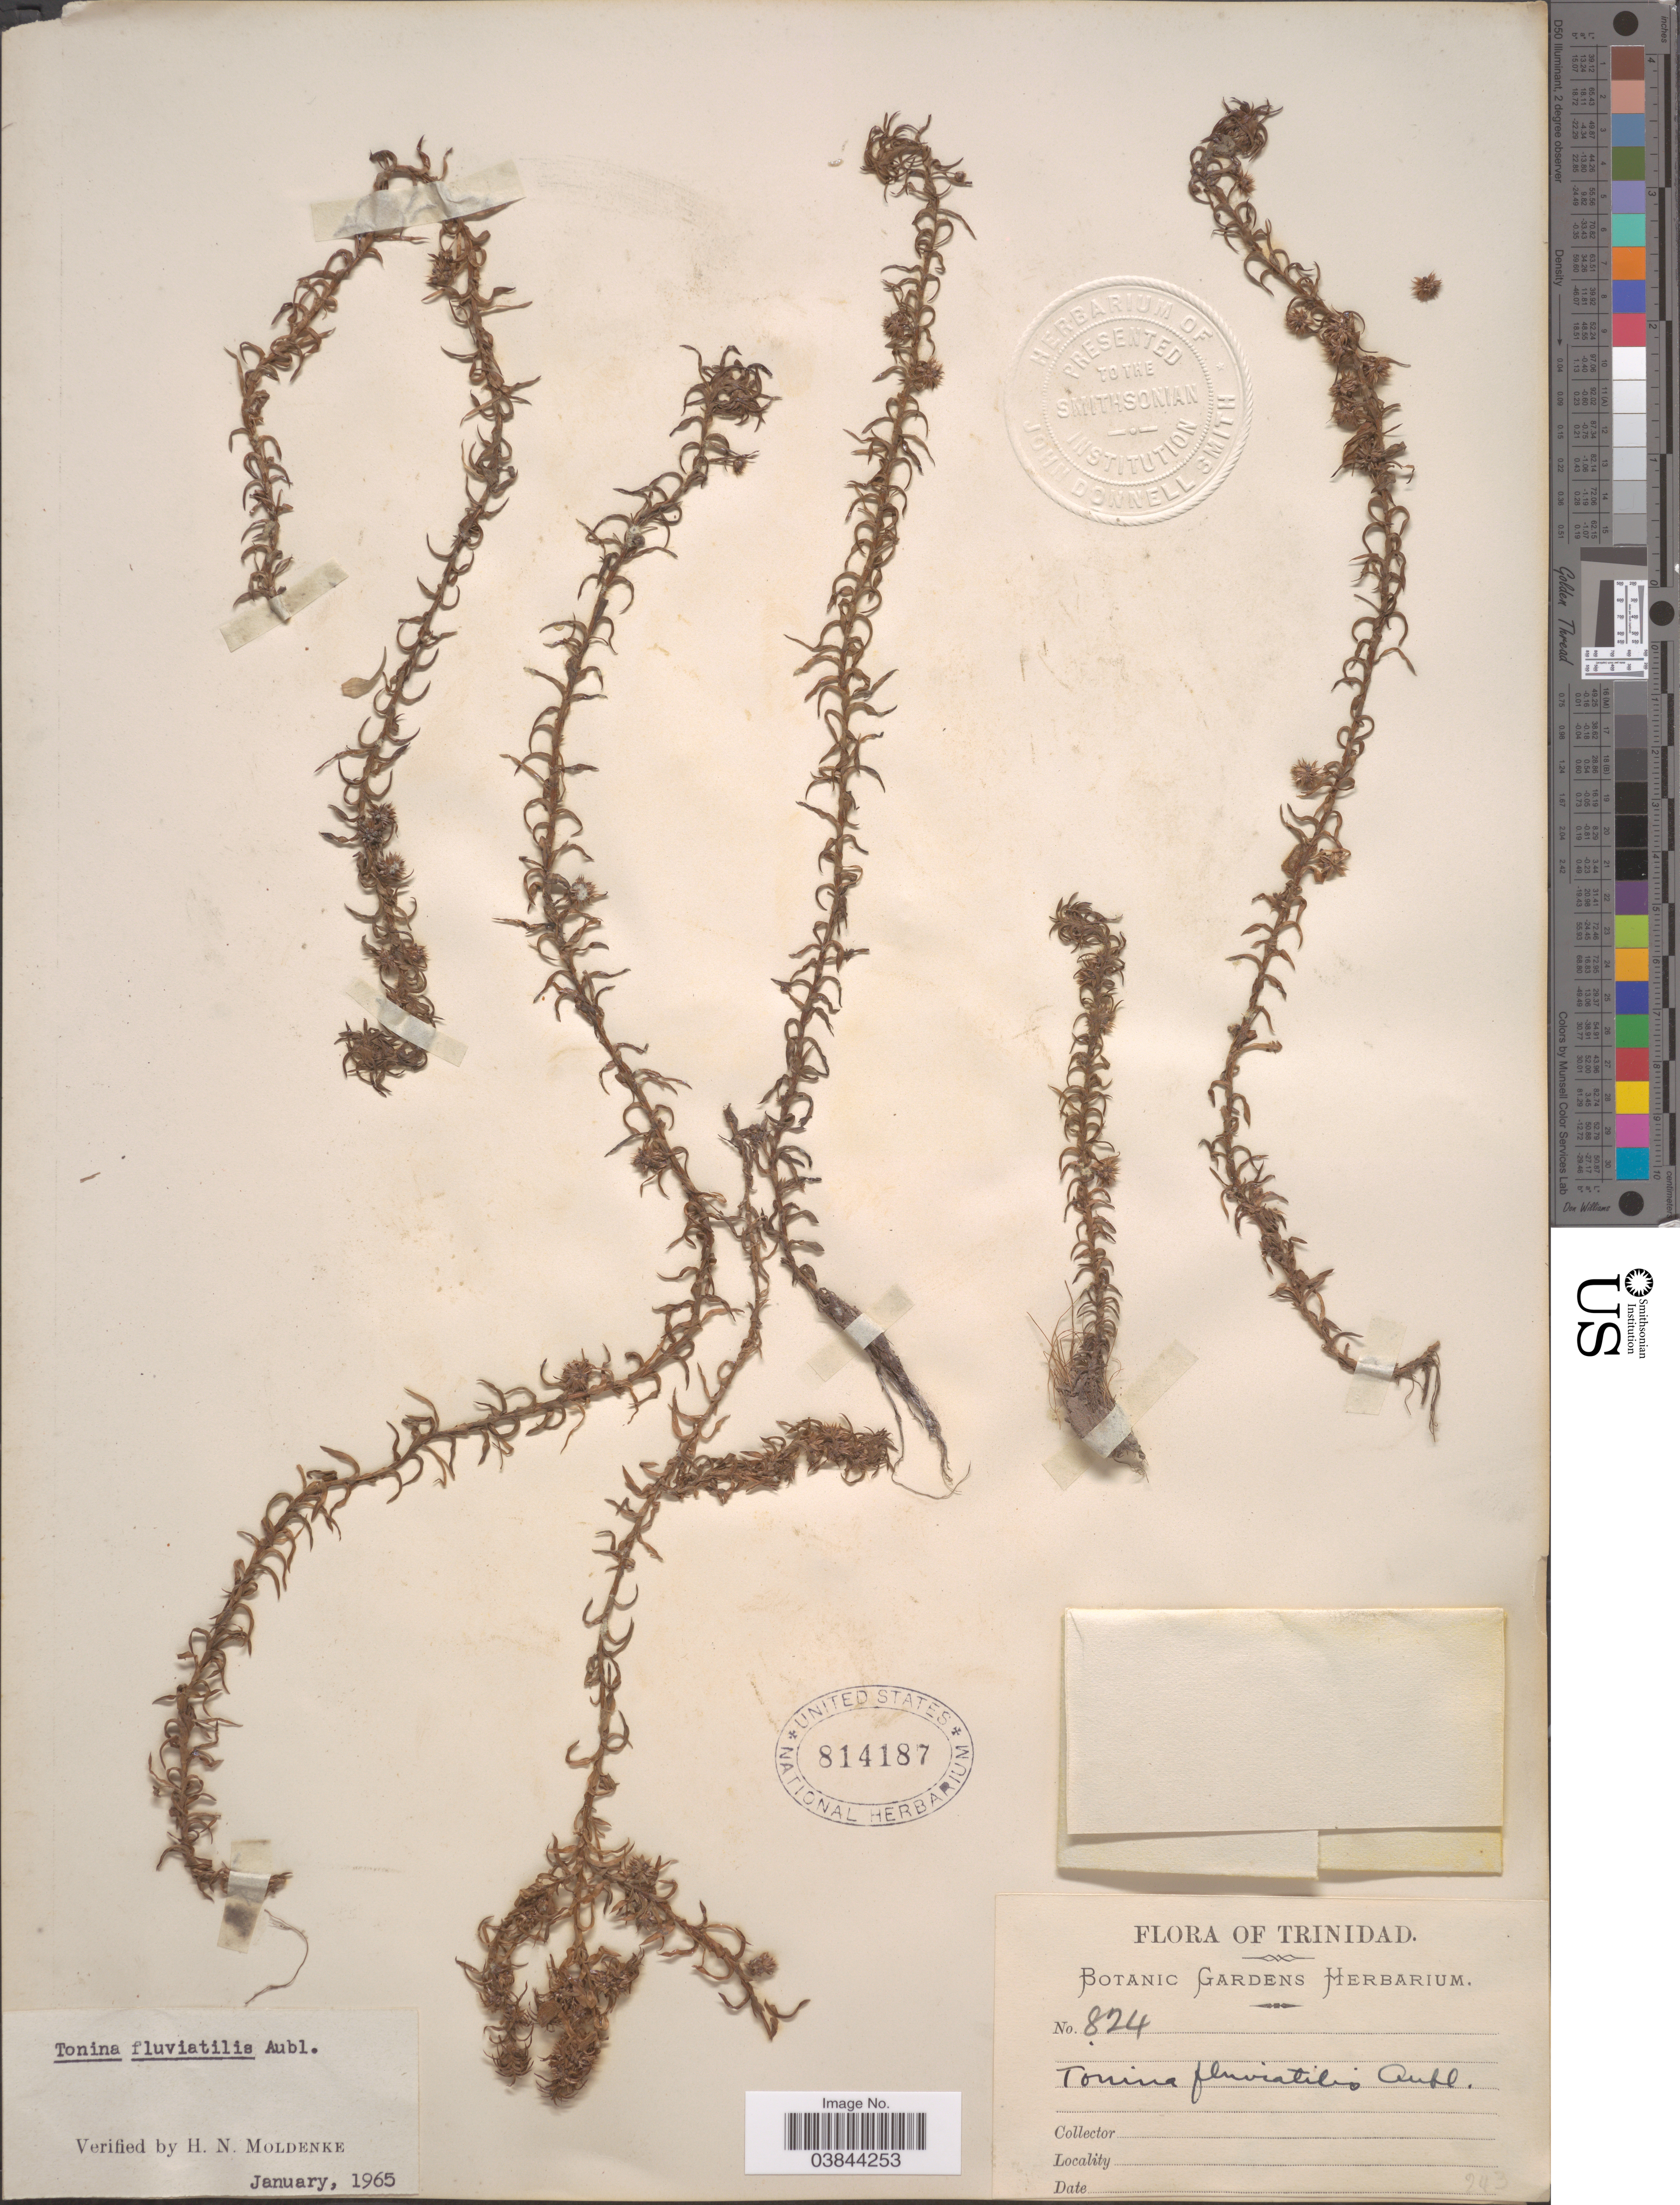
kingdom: Plantae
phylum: Tracheophyta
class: Liliopsida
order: Poales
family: Eriocaulaceae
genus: Tonina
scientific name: Tonina fluviatilis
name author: Aubl.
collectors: ex herb. Botanic Gardens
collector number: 824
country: Trinidad and Tobago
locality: Trinidad.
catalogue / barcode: US 814187